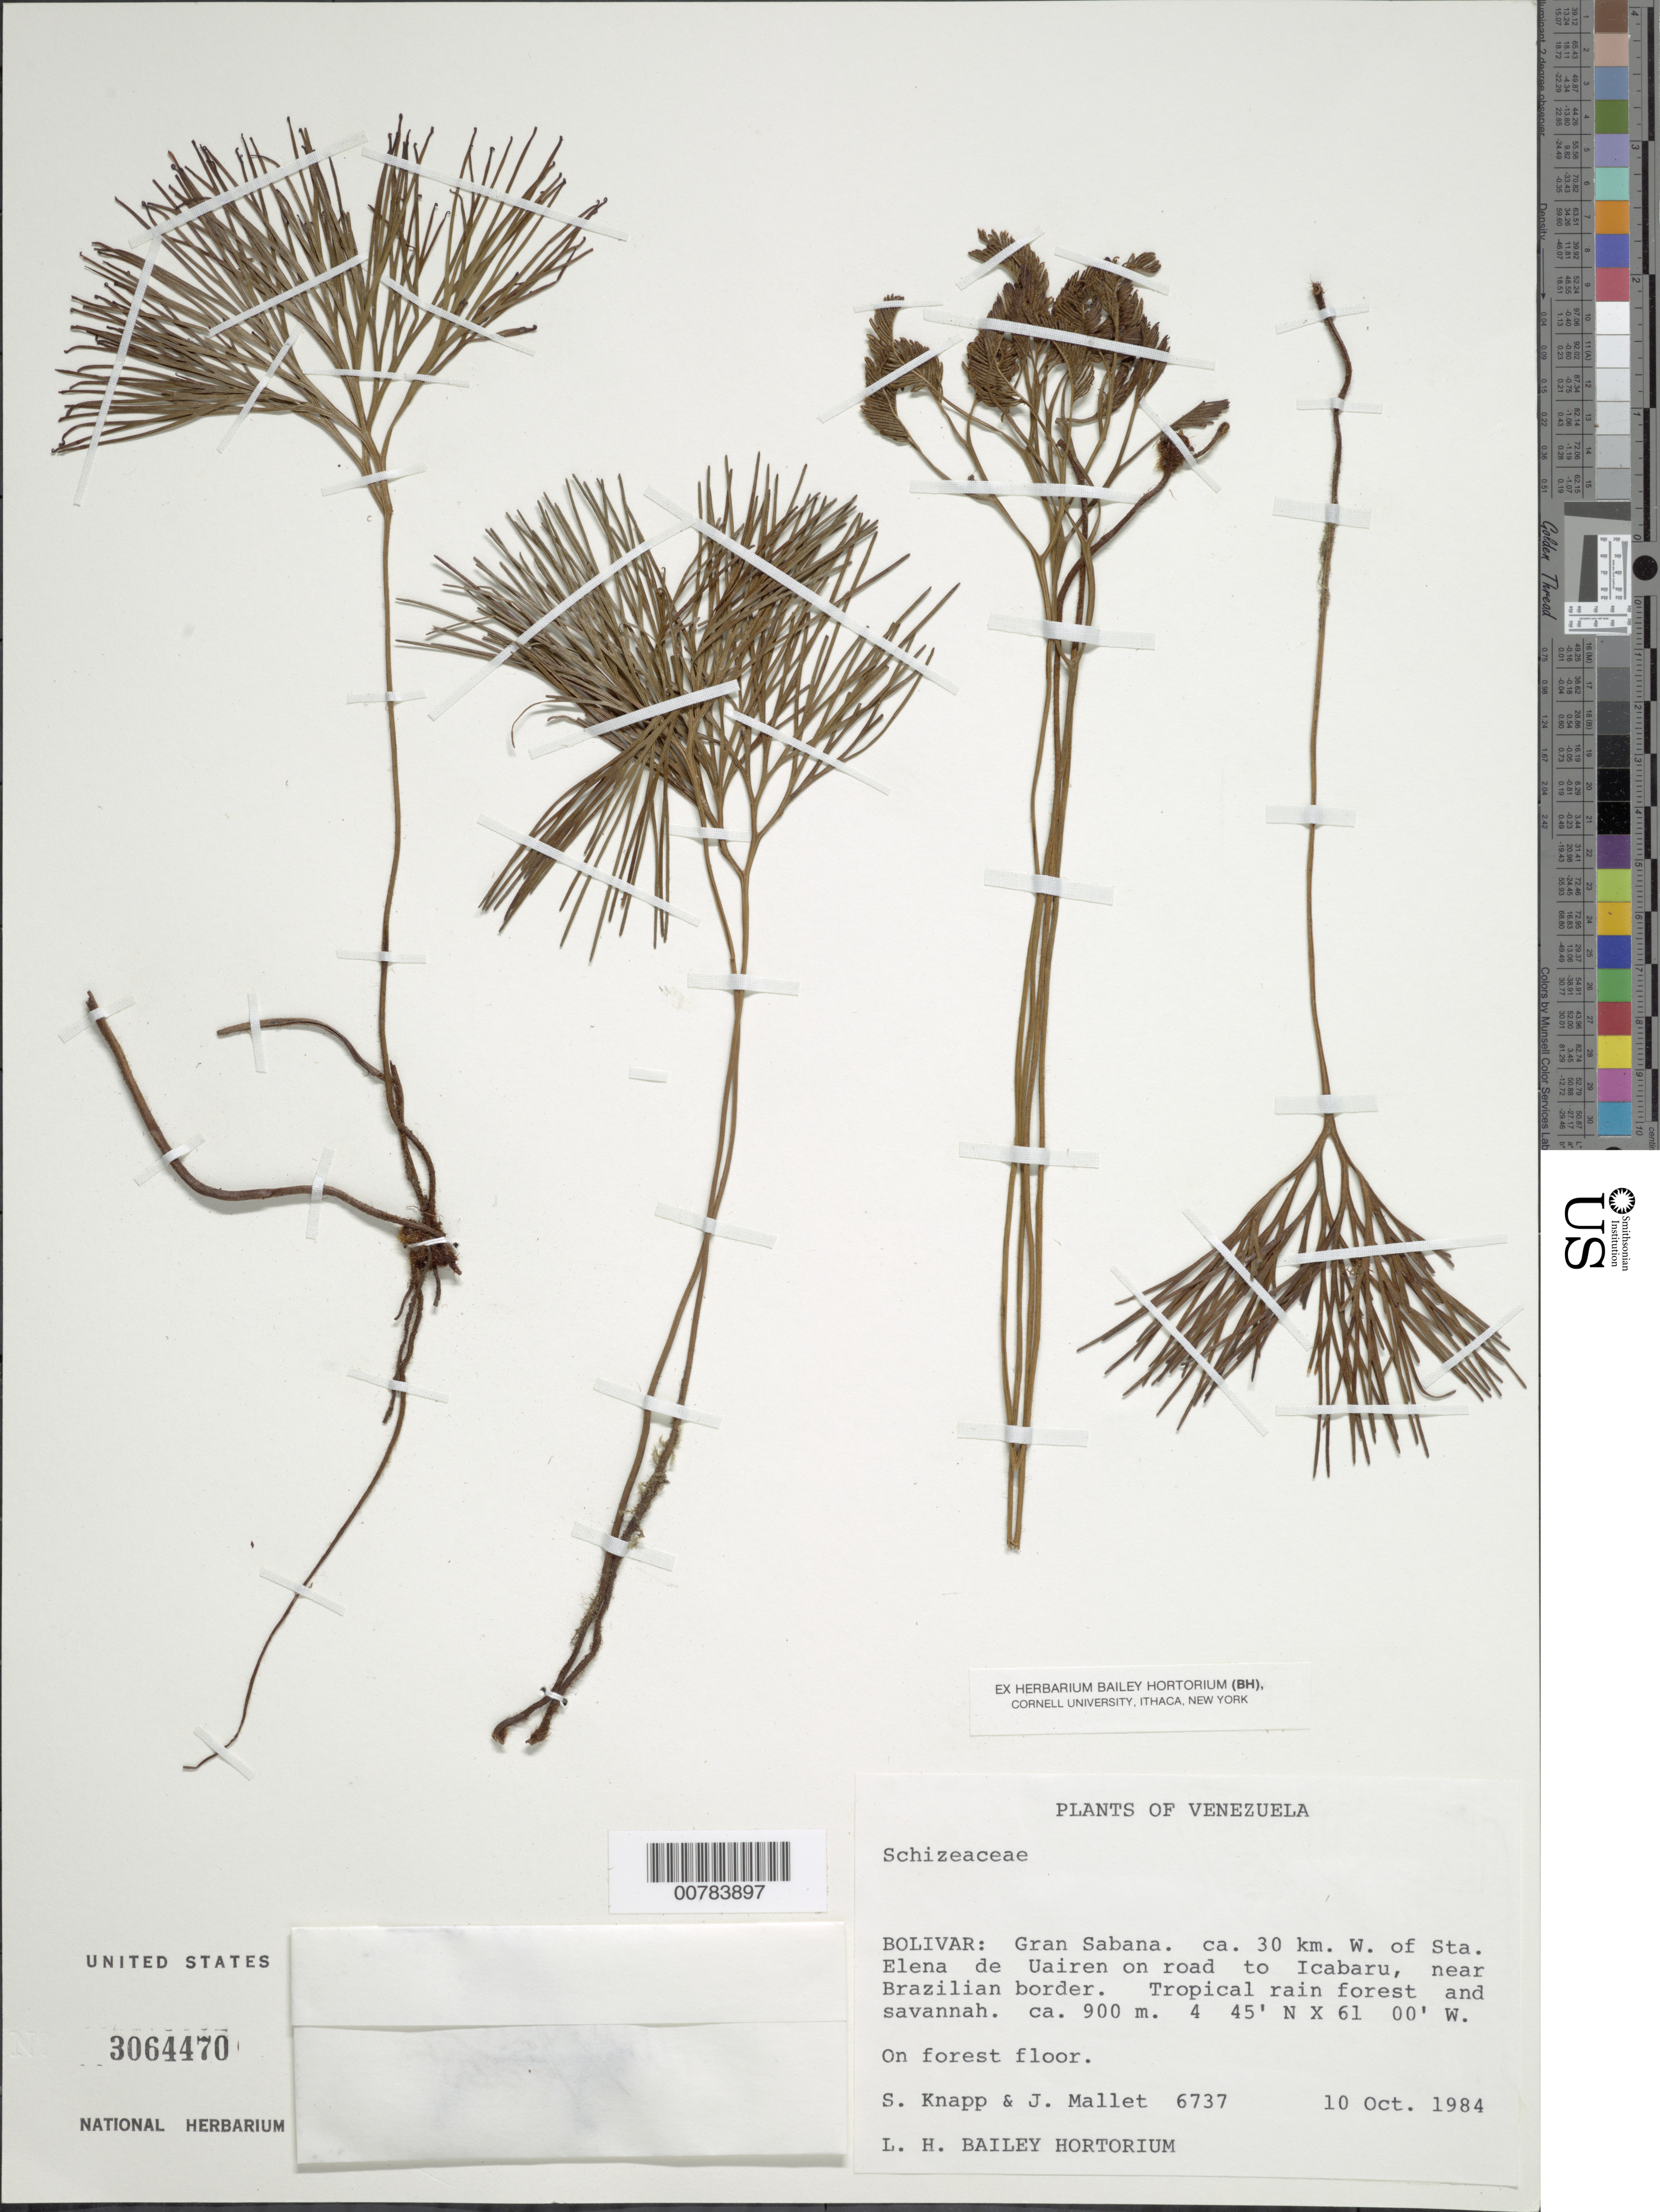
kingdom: Plantae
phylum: Tracheophyta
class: Polypodiopsida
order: Schizaeales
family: Schizaeaceae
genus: Schizaea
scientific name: Schizaea poeppigiana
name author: J.W. Sturm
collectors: S. Knapp & J. Mallet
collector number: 6737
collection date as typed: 10-Oct-84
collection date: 1984-10-10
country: Venezuela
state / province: Bolívar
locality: Gran Sabana, ca. 30 km W of Sta. Elena de Uairen on road to Icabaru, near Brazilian border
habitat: Tropical rain forest and savannah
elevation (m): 900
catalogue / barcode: US 3064470